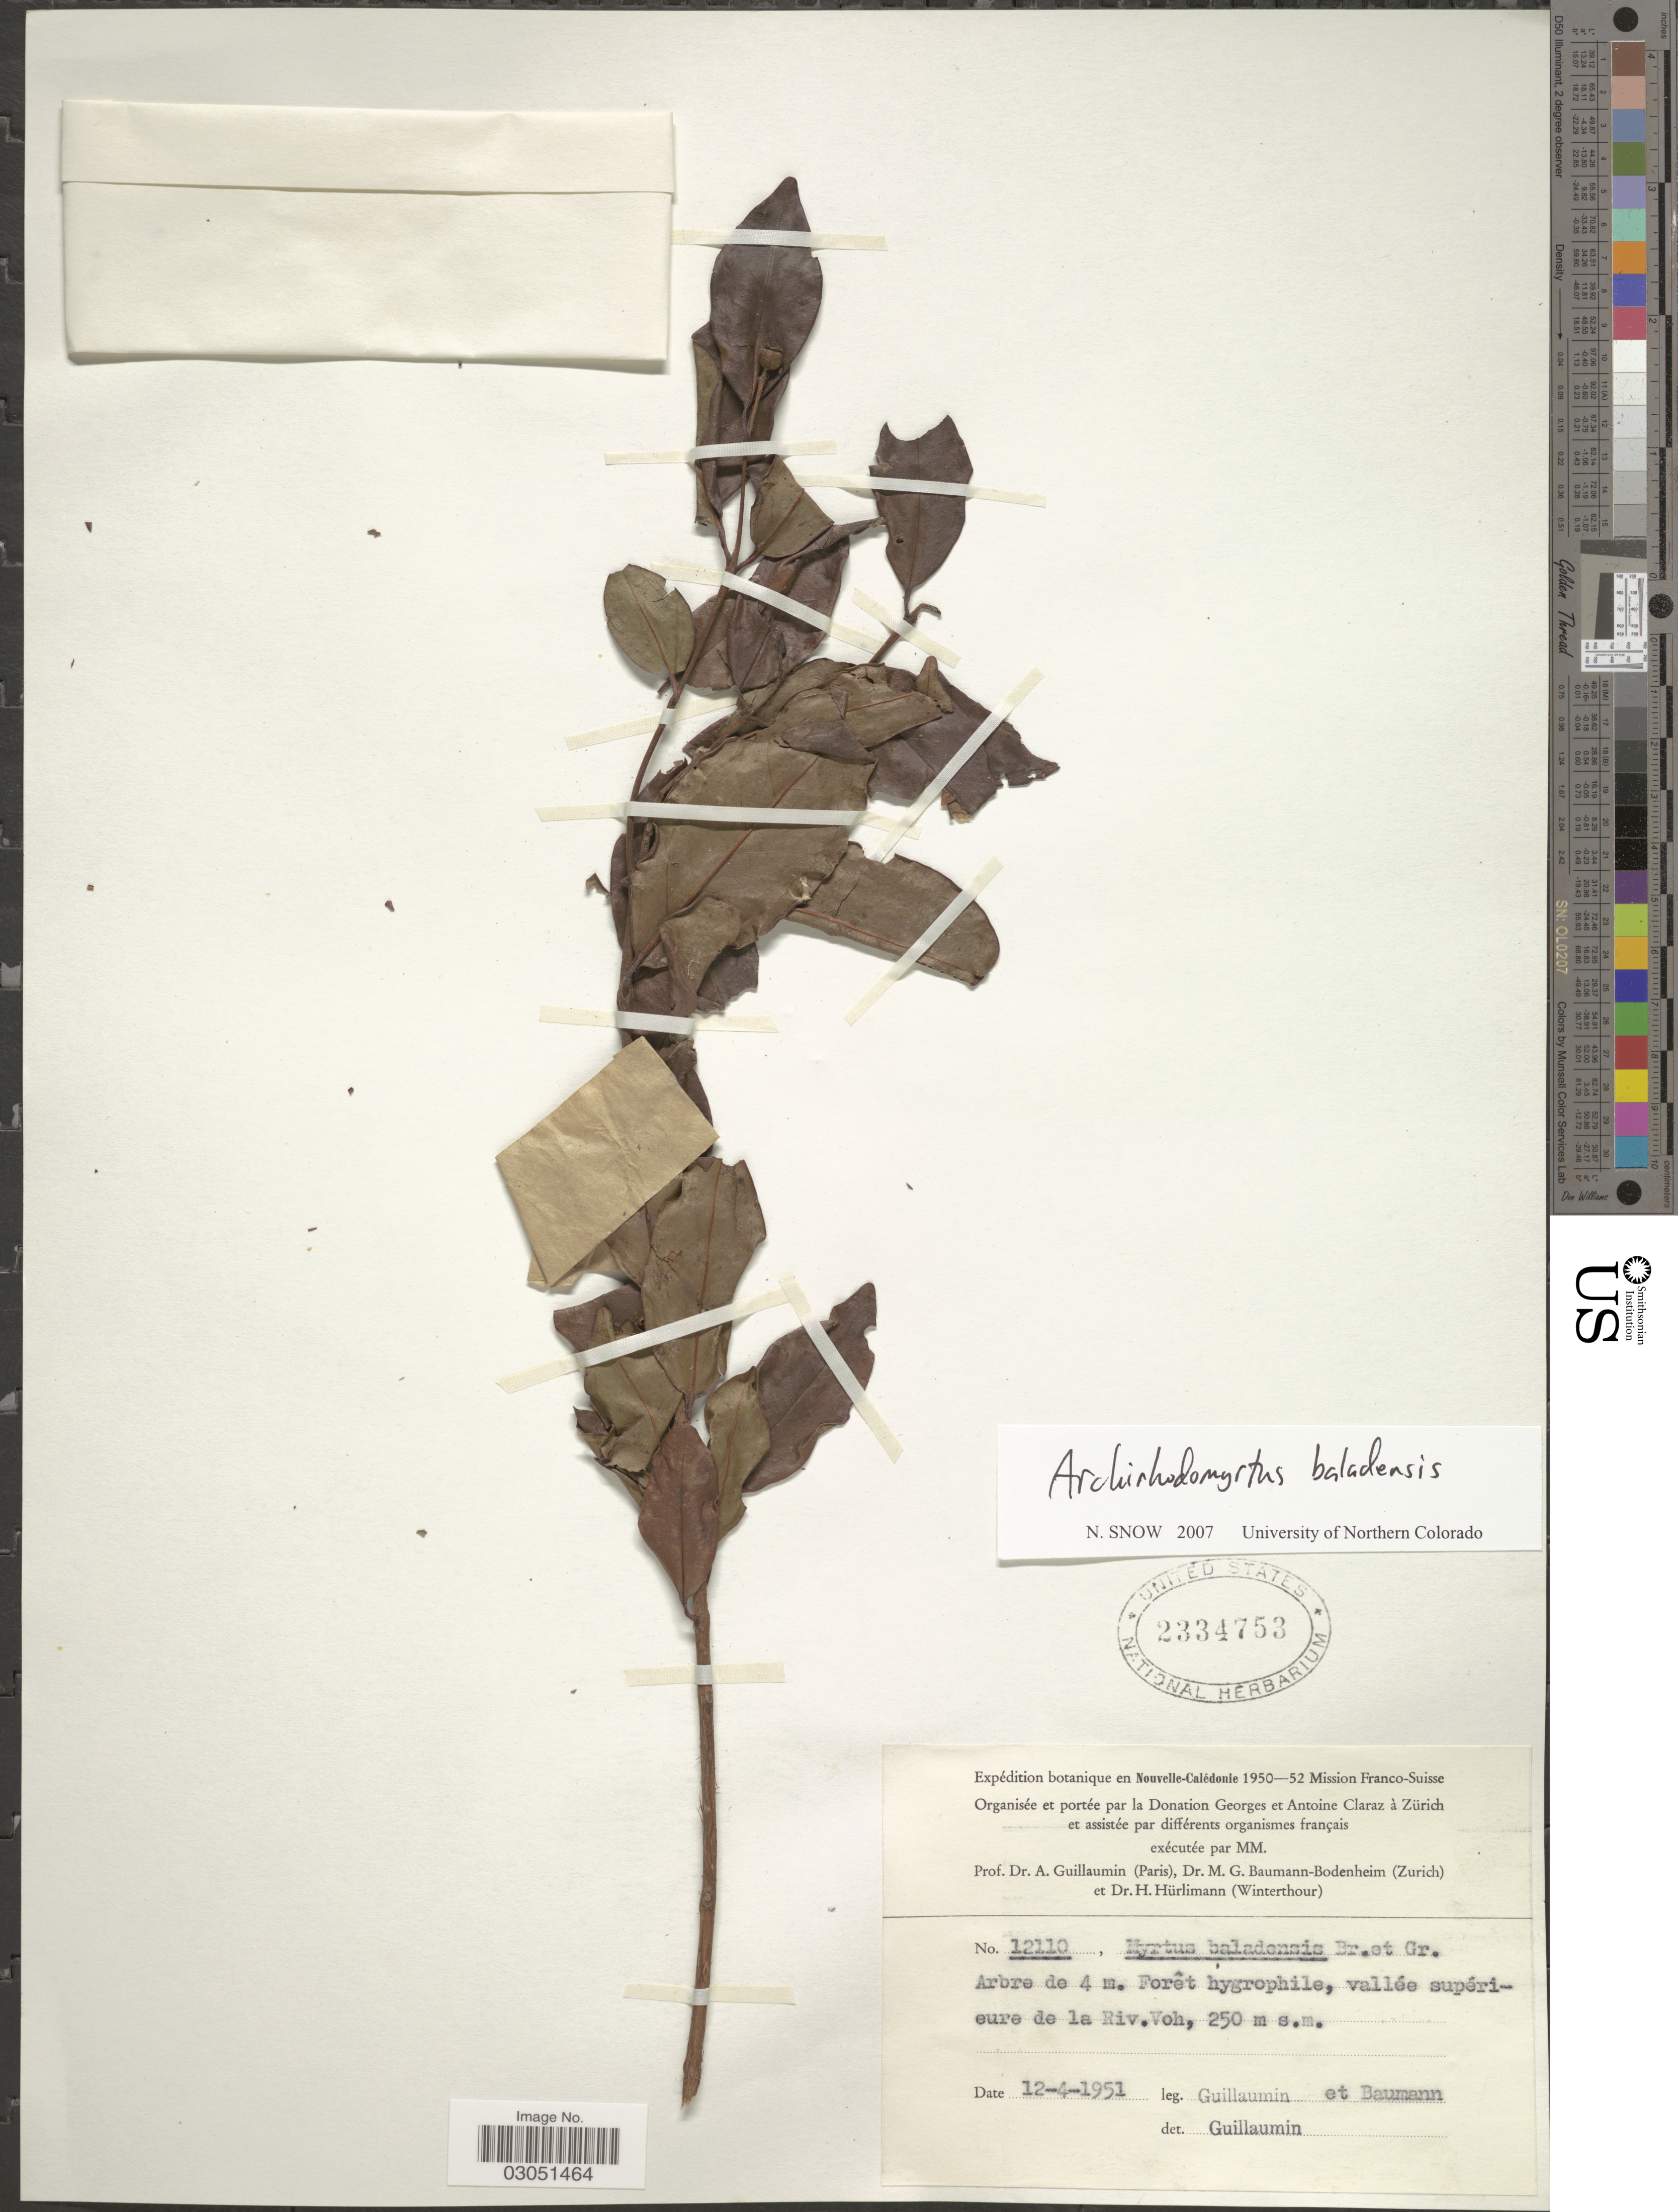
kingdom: Plantae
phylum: Tracheophyta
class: Magnoliopsida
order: Myrtales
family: Myrtaceae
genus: Archirhodomyrtus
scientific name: Archirhodomyrtus baladensis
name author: (Brongn. & Gris) Burret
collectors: A. Guillaumin & M. G. Baumann-Bodenheim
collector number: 12110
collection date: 1951-04-12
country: New Caledonia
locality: Nouvelle-Calédonie, vallée supérieure de la Riv. Voh.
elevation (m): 250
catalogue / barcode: US 2334753